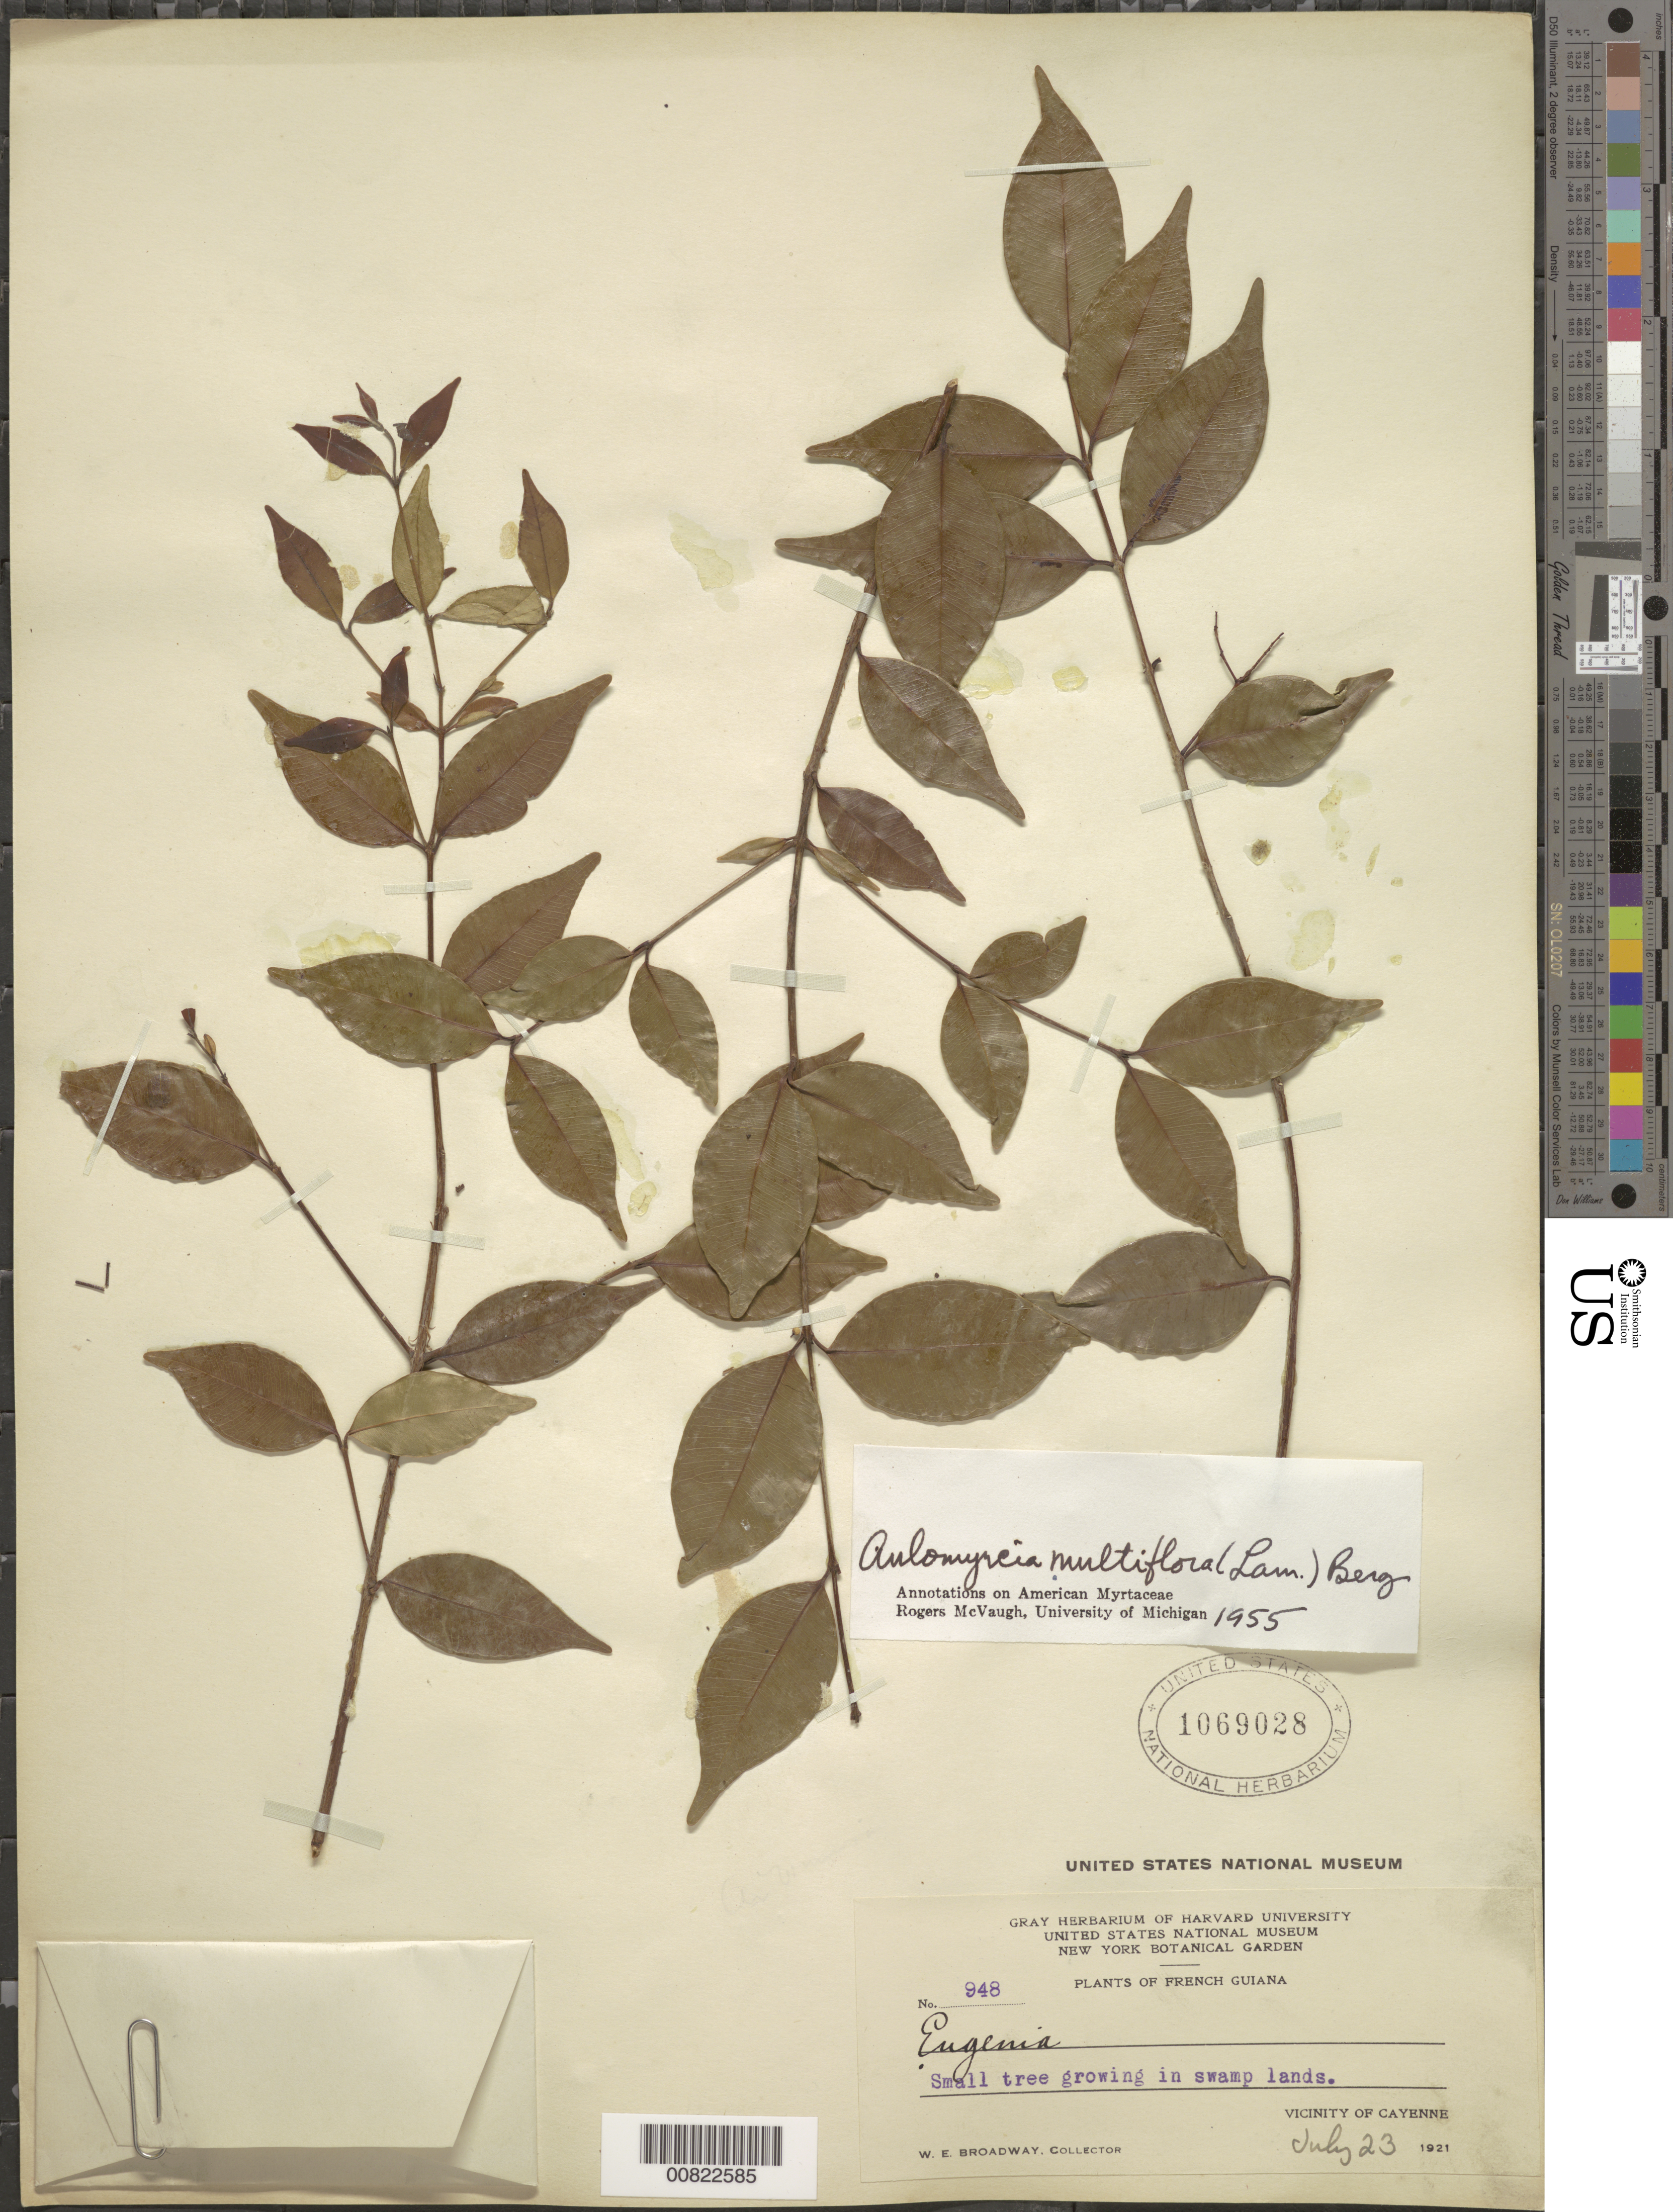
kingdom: Plantae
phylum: Tracheophyta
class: Magnoliopsida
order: Myrtales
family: Myrtaceae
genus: Myrcia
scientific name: Myrcia multiflora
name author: (Lam.) DC.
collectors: W. E. Broadway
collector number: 948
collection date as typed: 23-Jul-21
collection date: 1921-07-23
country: French Guiana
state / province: Cayenne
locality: Cayenne, vic.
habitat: Swamp lands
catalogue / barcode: US 1069028